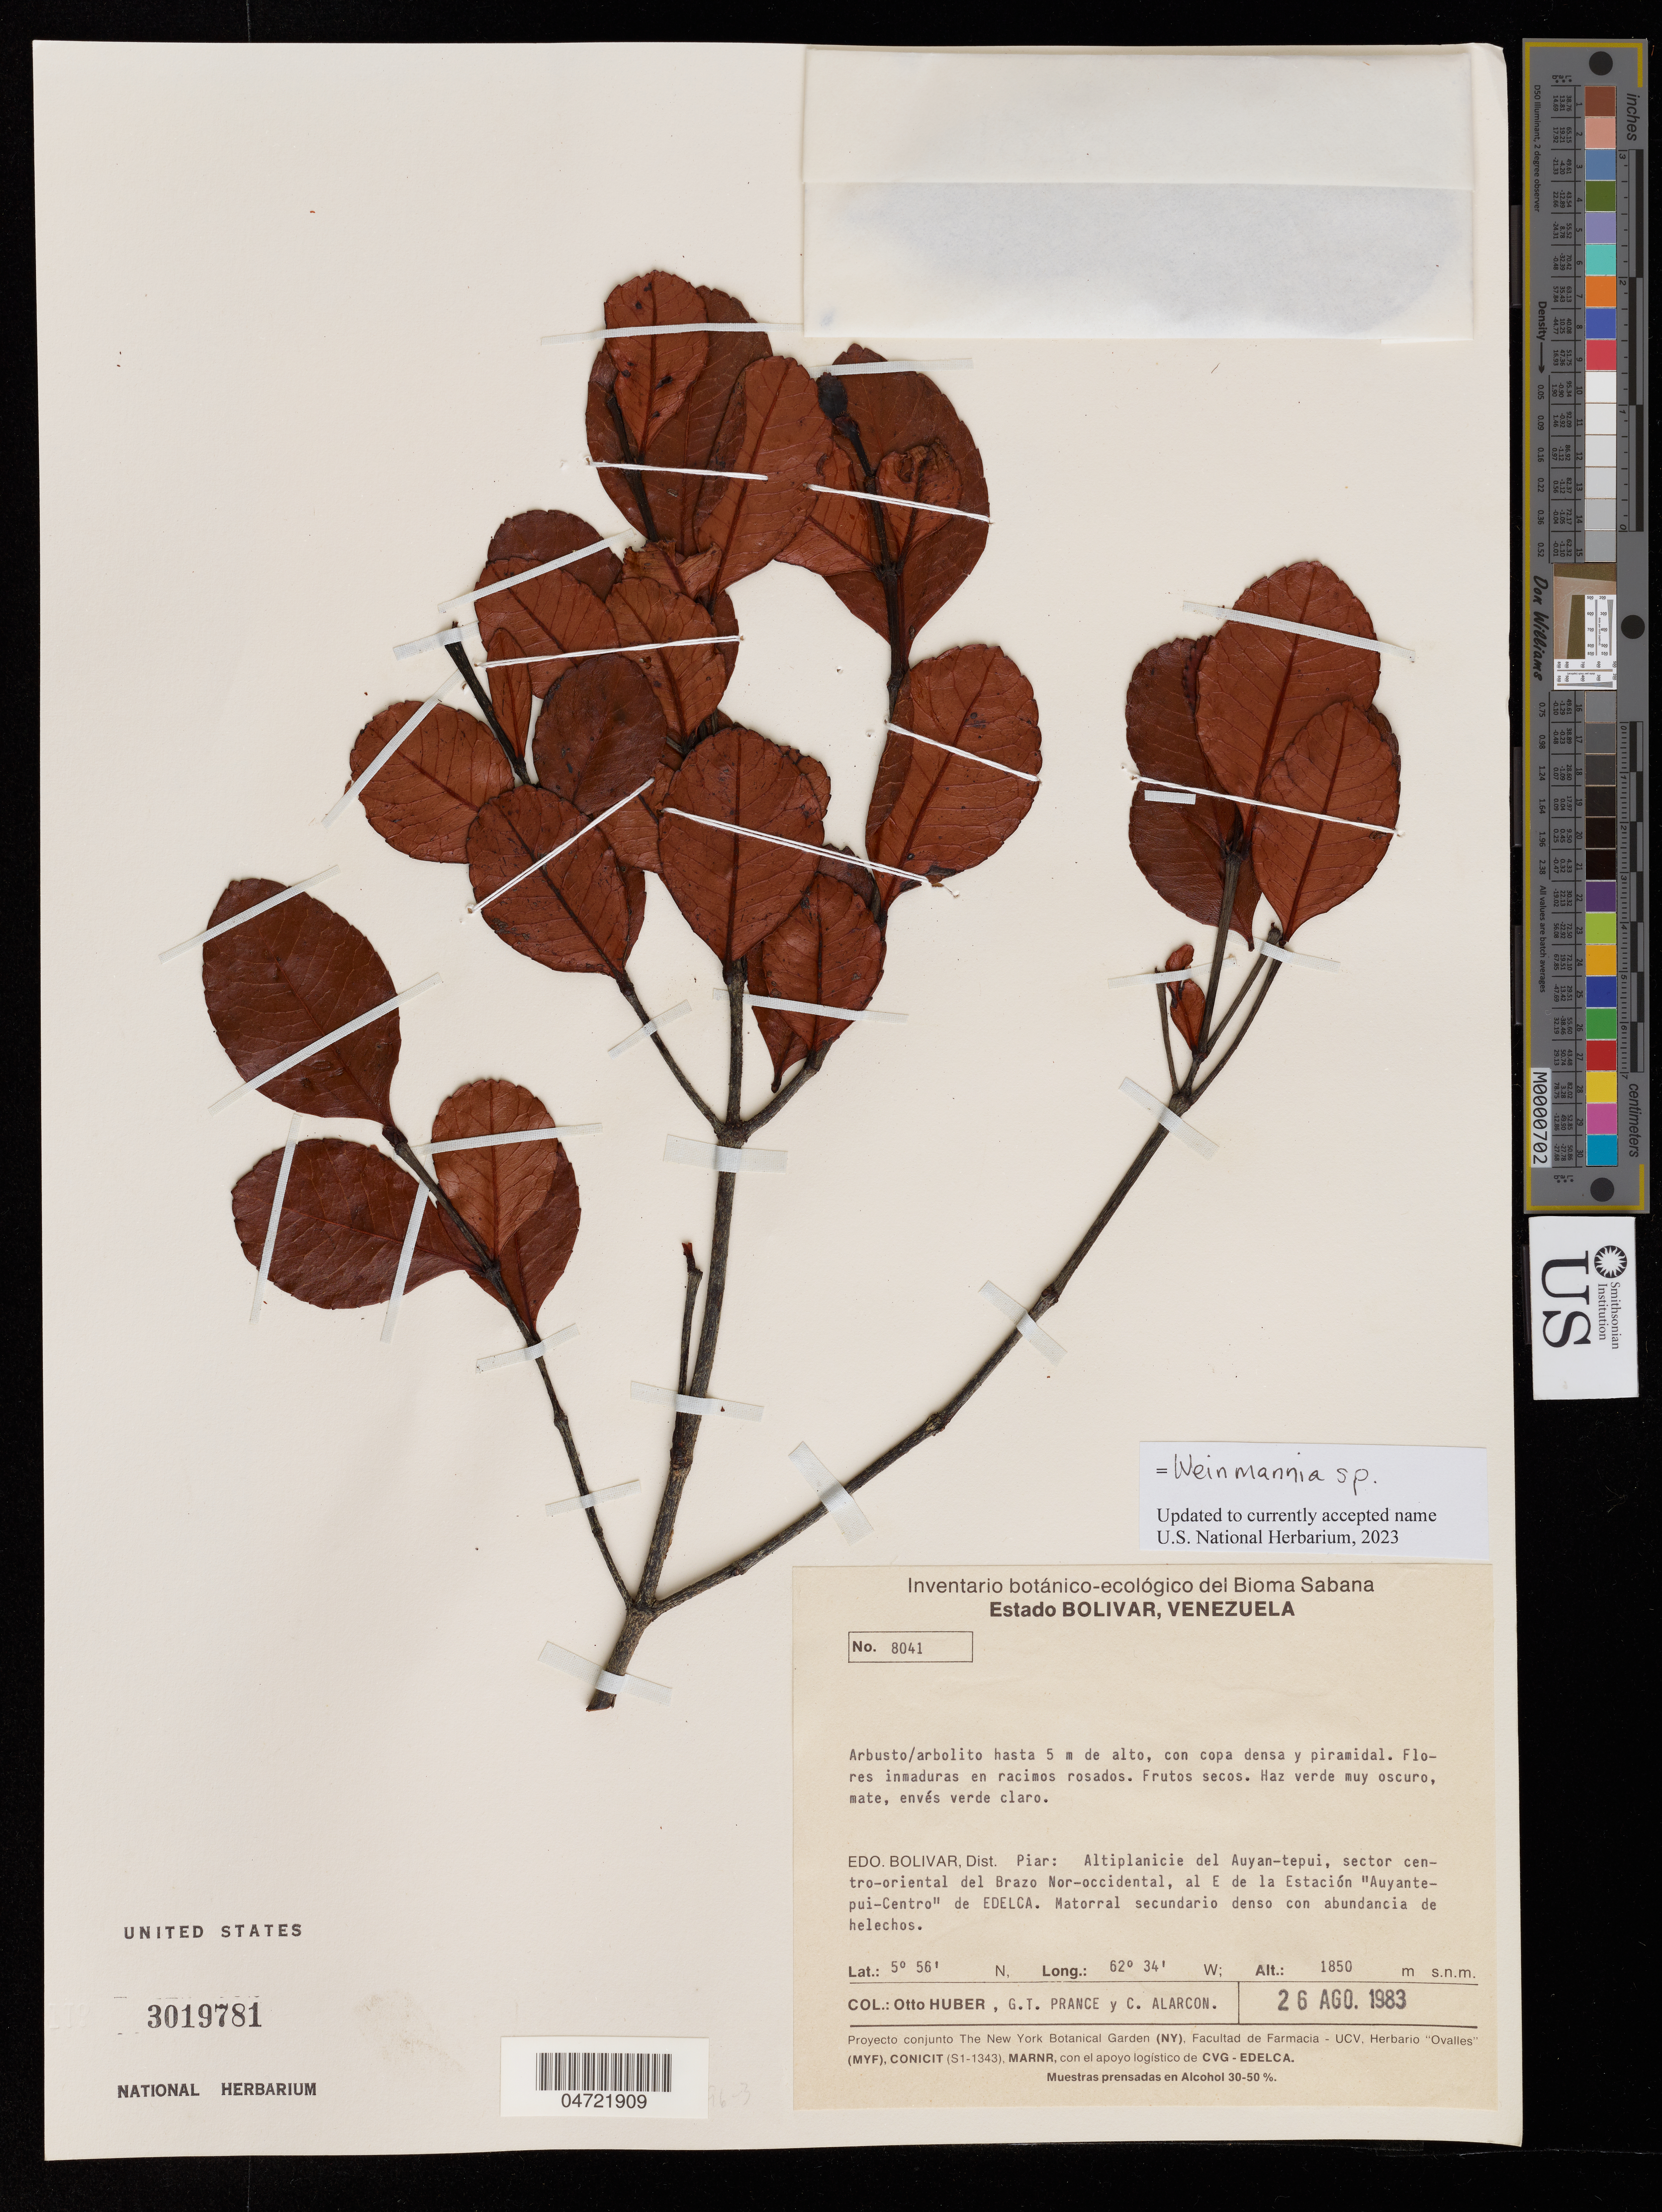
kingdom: Plantae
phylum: Tracheophyta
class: Magnoliopsida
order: Oxalidales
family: Cunoniaceae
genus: Weinmannia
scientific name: Weinmannia sp.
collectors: O. Huber, G. T. Prance & C. Alarcon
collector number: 8041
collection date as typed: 26-Aug-83 or 27-Aug-83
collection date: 1983-08-26 or 1983-08-27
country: Venezuela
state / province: Bolívar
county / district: Piar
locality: Auyan-tepuí, sector centro-oriental del Brazo Nor-occidental, al E de la Estacion "Auyantepuí-Centro" de EDELCA.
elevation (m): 1850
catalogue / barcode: US 3019781